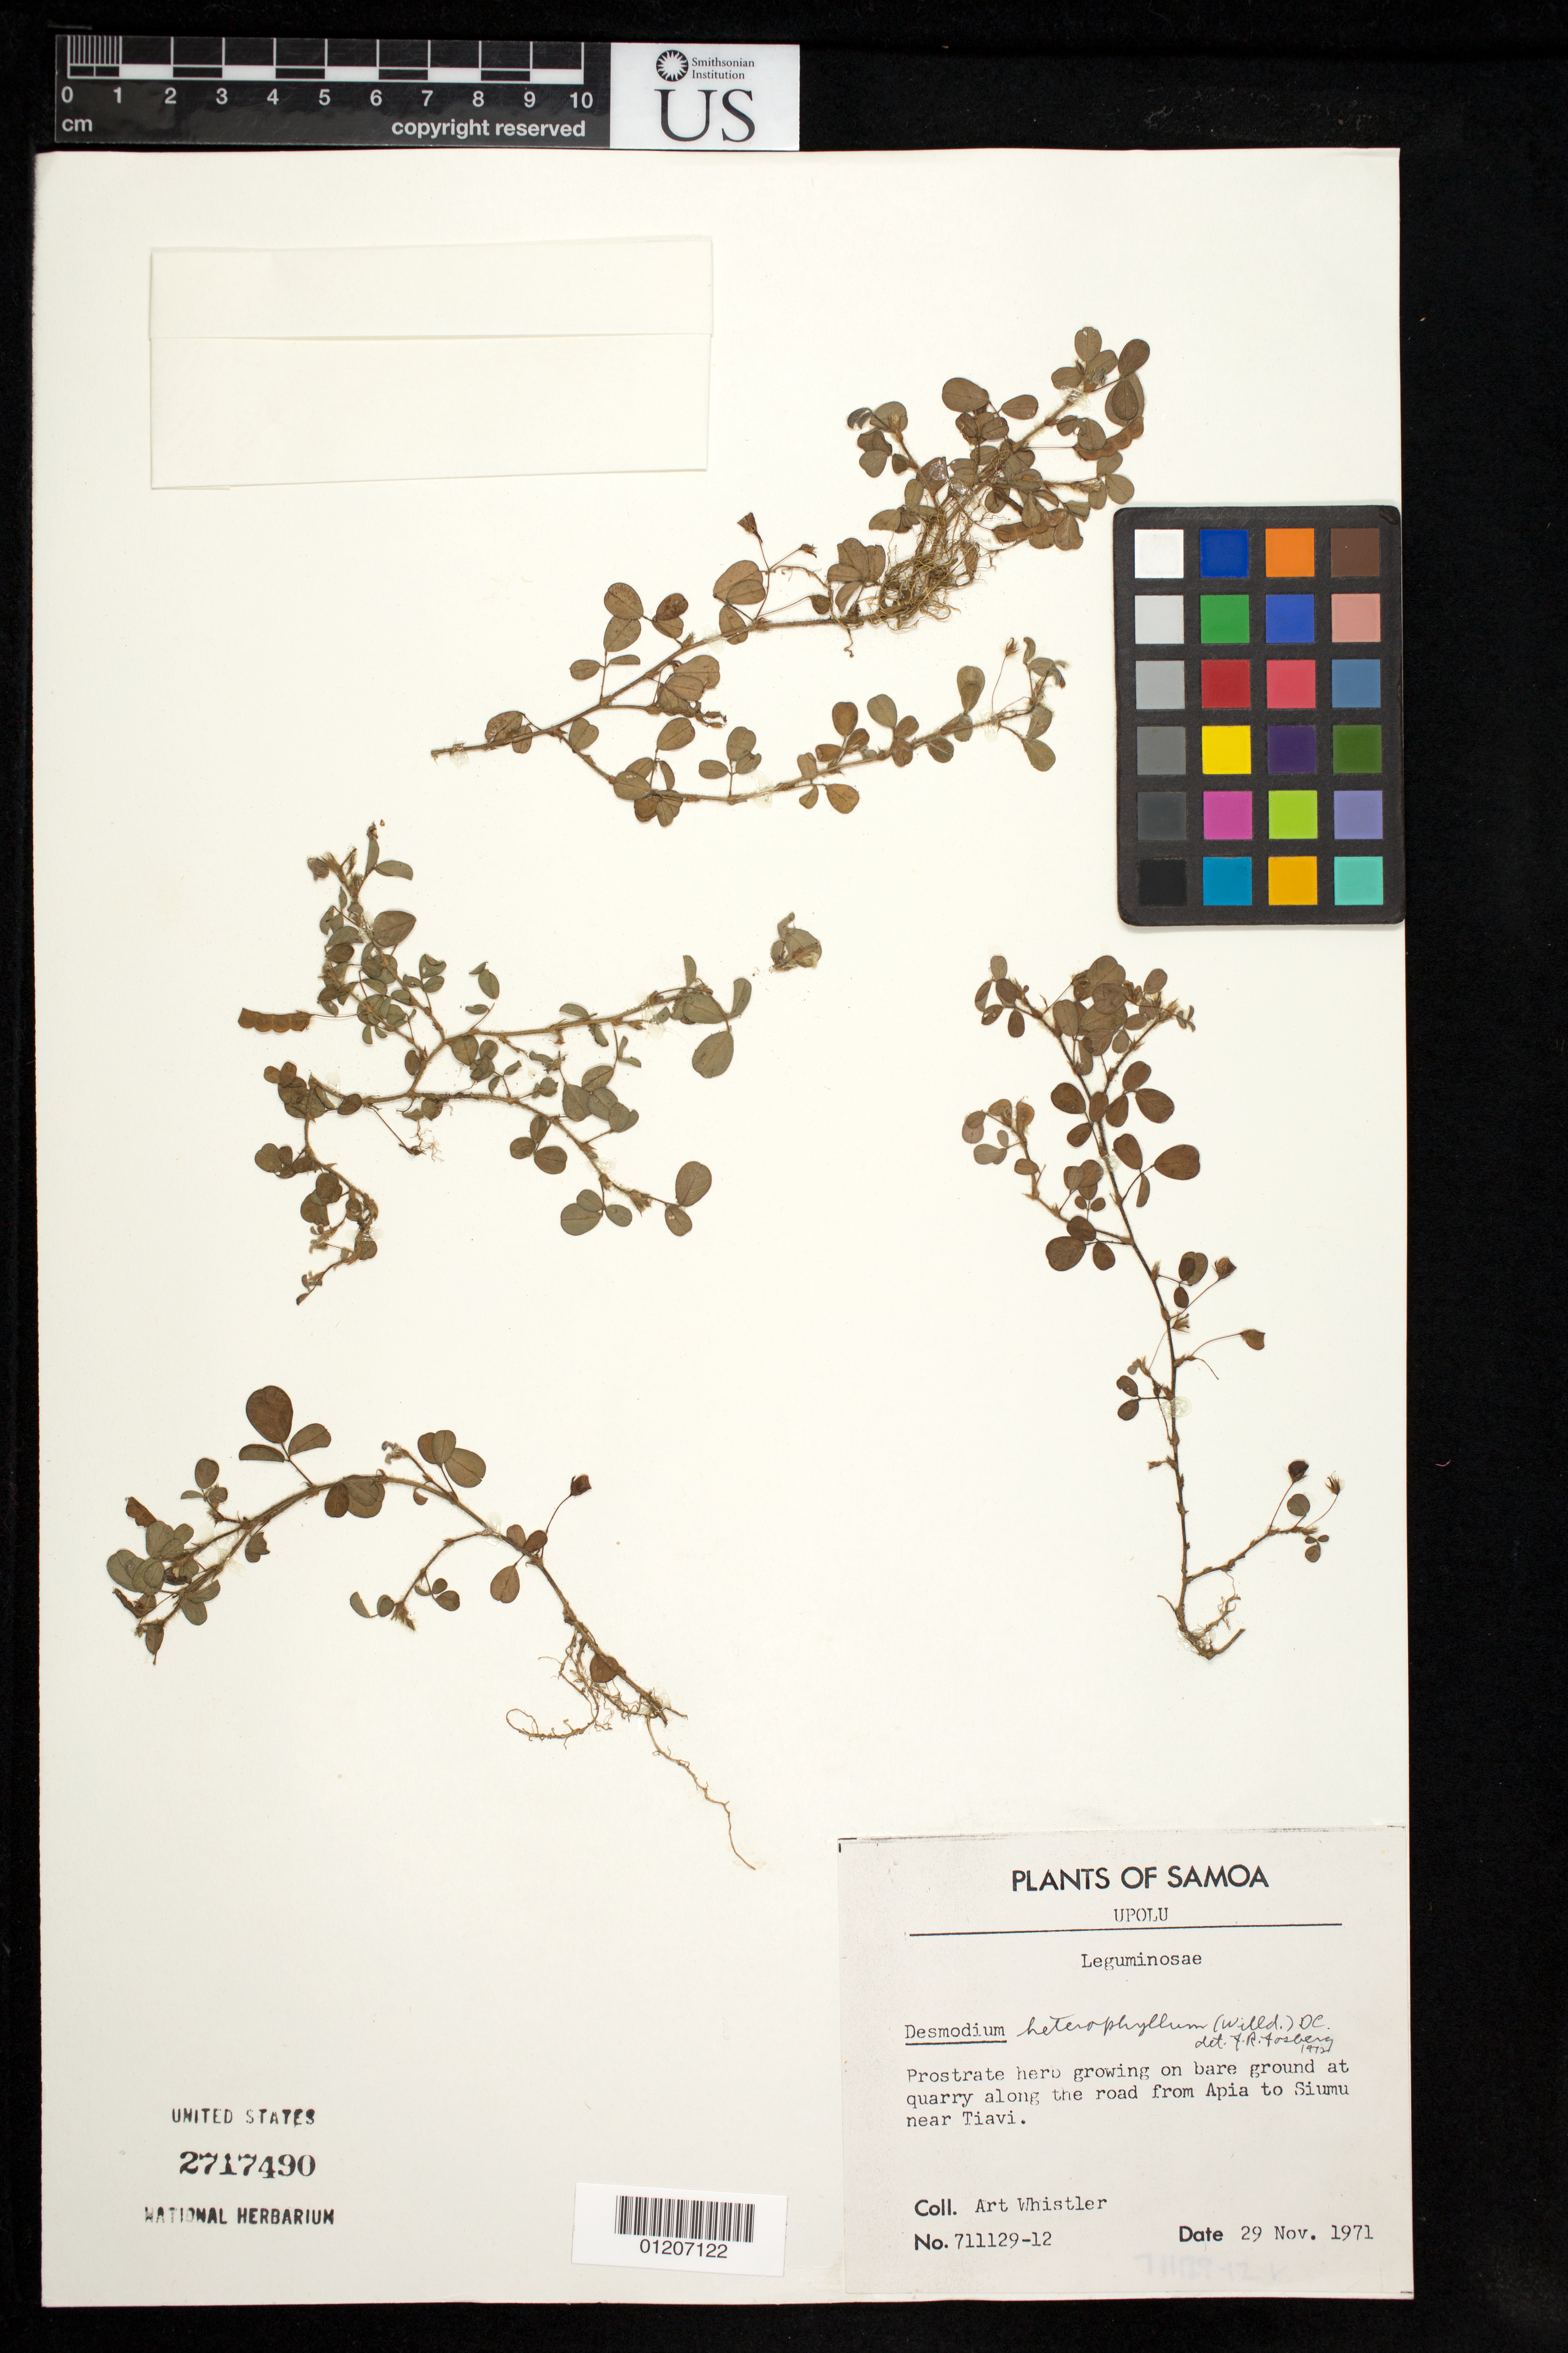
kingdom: Plantae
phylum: Tracheophyta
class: Magnoliopsida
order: Fabales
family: Fabaceae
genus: Grona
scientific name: Grona heterophylla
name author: (Willd.) H. Ohashi & K. Ohashi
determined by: Strong, Mark T., (BOT), Smithsonian Institution - National Museum of Natural History (UNITED STATES)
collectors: A. Whistler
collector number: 711129-12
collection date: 1971-11-29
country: Samoa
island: Upolu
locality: At quarry along the road from Apia to Siumu near Tiavi.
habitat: On bare ground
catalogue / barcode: US 2717490